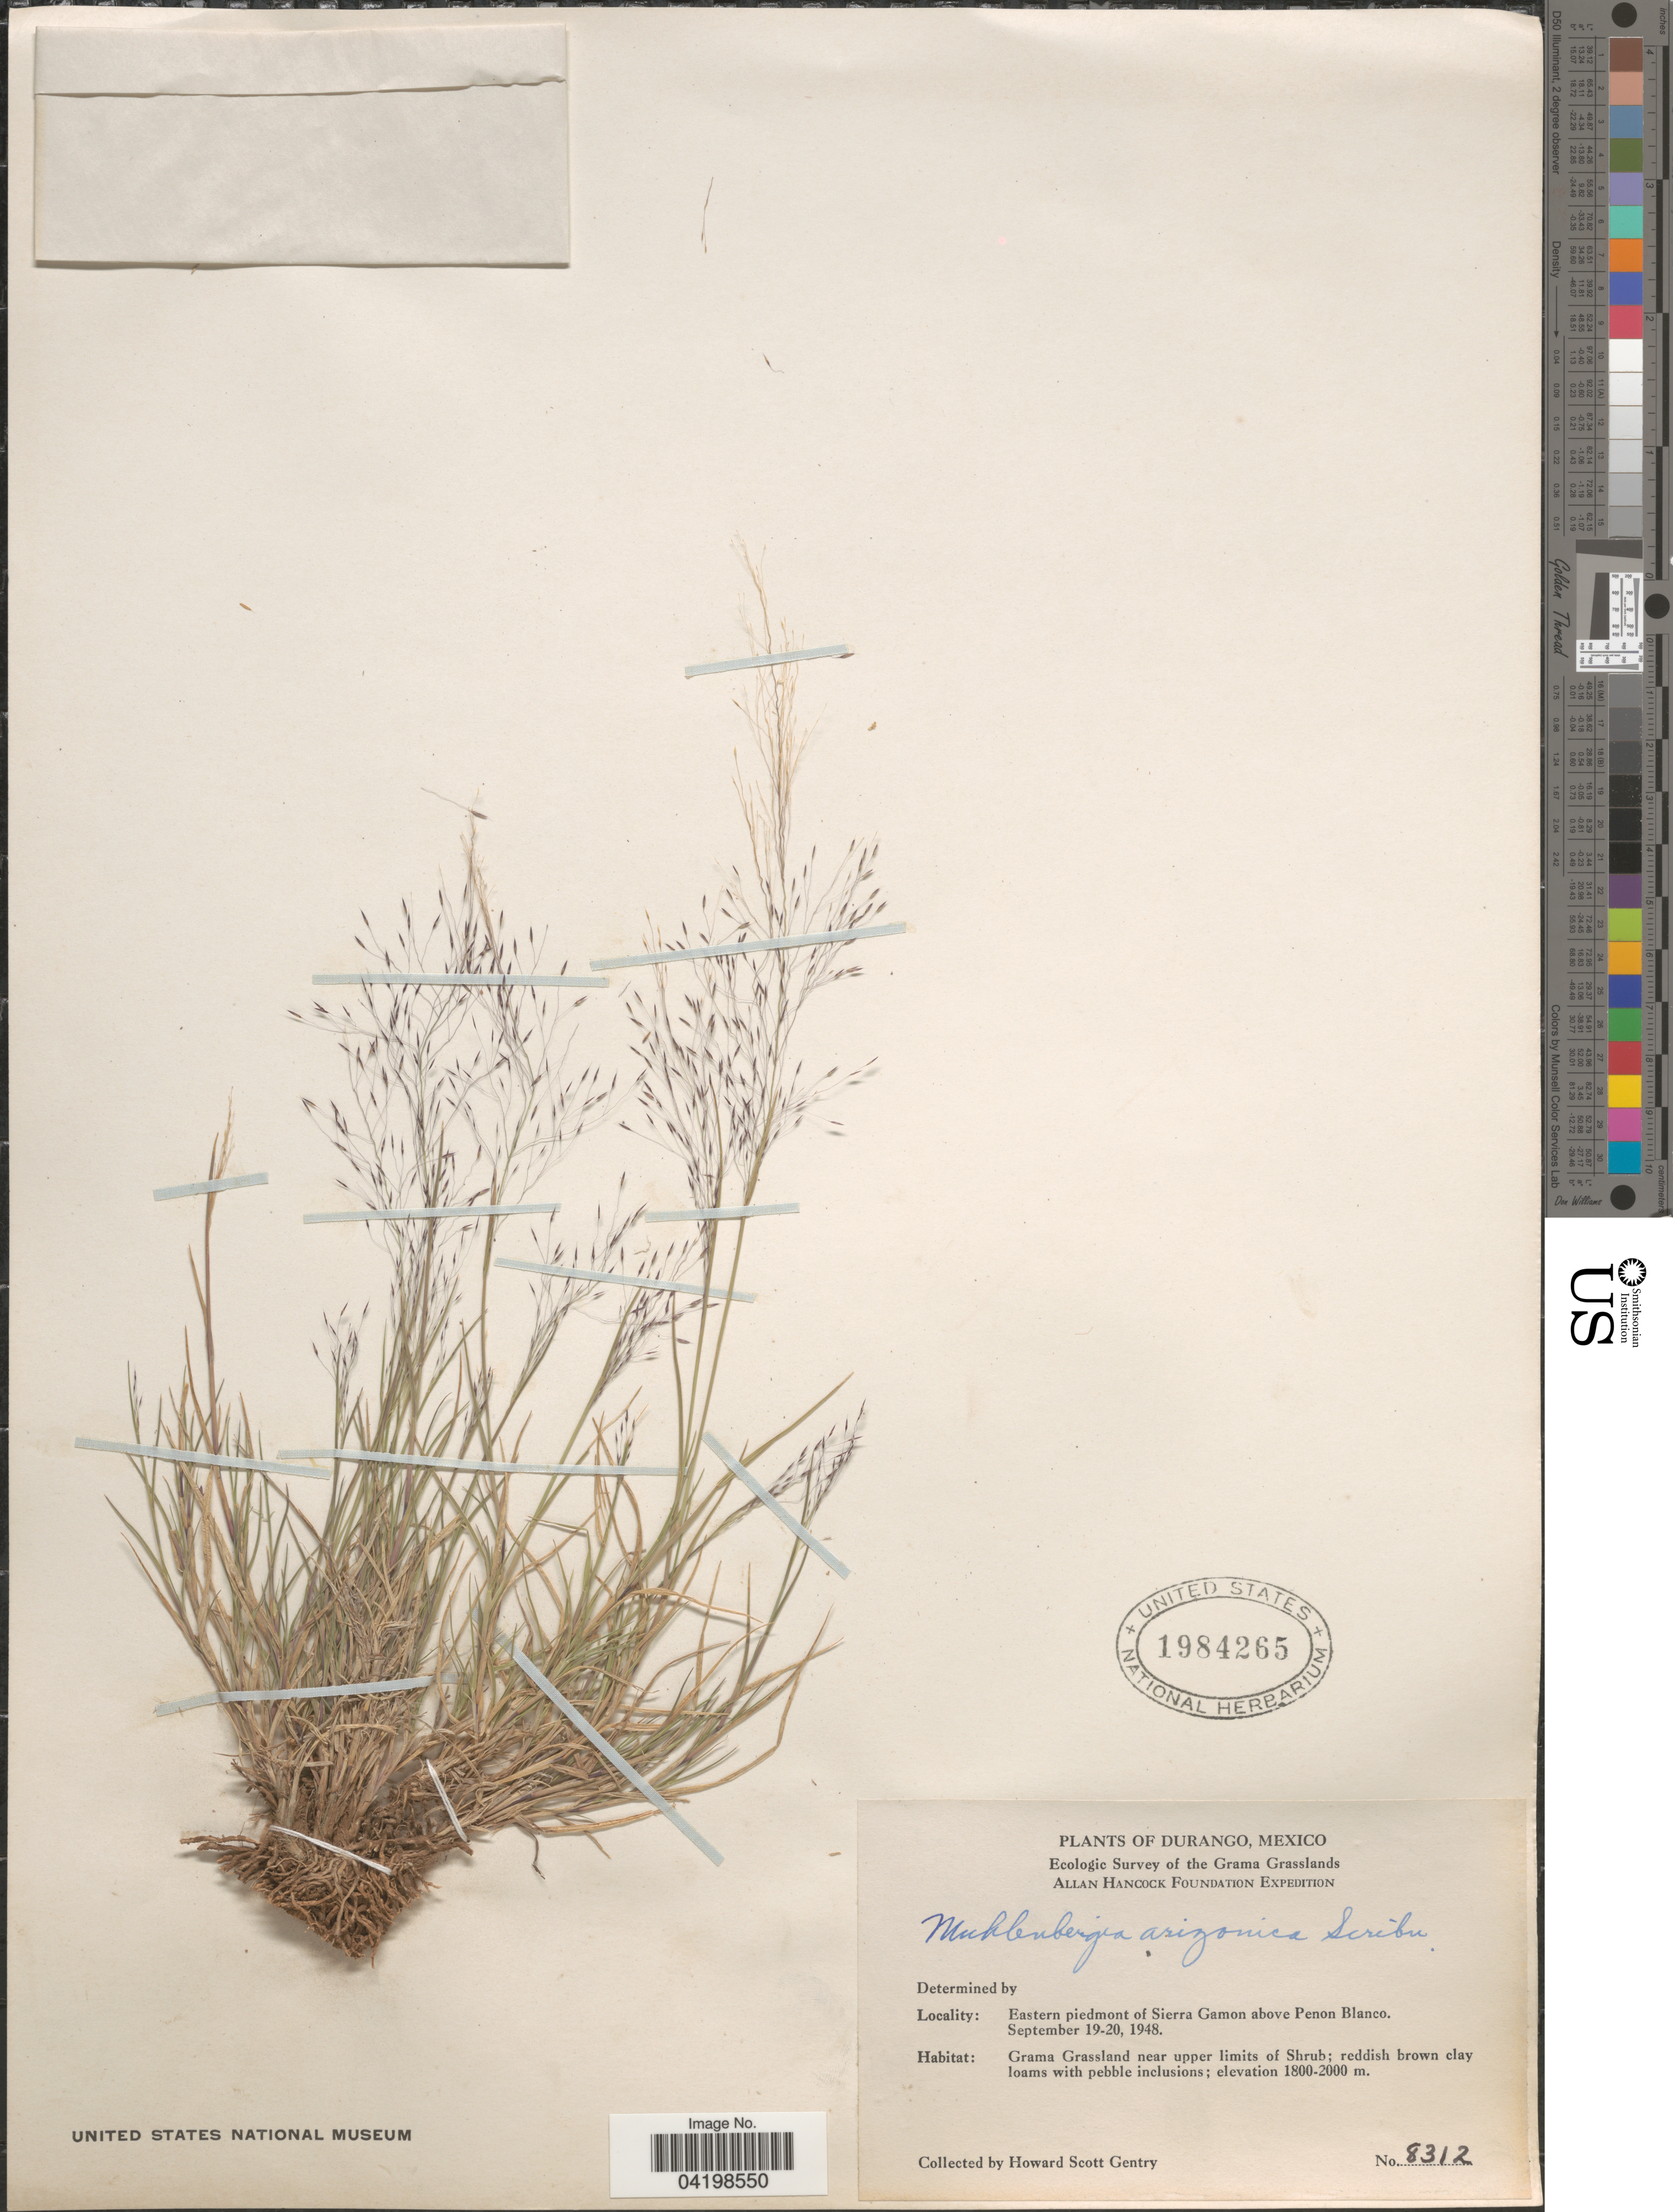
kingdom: Plantae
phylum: Tracheophyta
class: Liliopsida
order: Poales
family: Poaceae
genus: Muhlenbergia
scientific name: Muhlenbergia arizonica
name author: Scribn.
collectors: H. S. Gentry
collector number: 8312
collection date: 1948-09-19/1948-09-20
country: Mexico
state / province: Durango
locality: Ecologic Survey of the Grama Grasslands. Allan Hancock Foundation Expedition. Eastern piedmont of Sierra Gamon above Penon Blanco. Grama Grassland near upper limits of Shrub.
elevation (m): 1800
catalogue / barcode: US 1984265